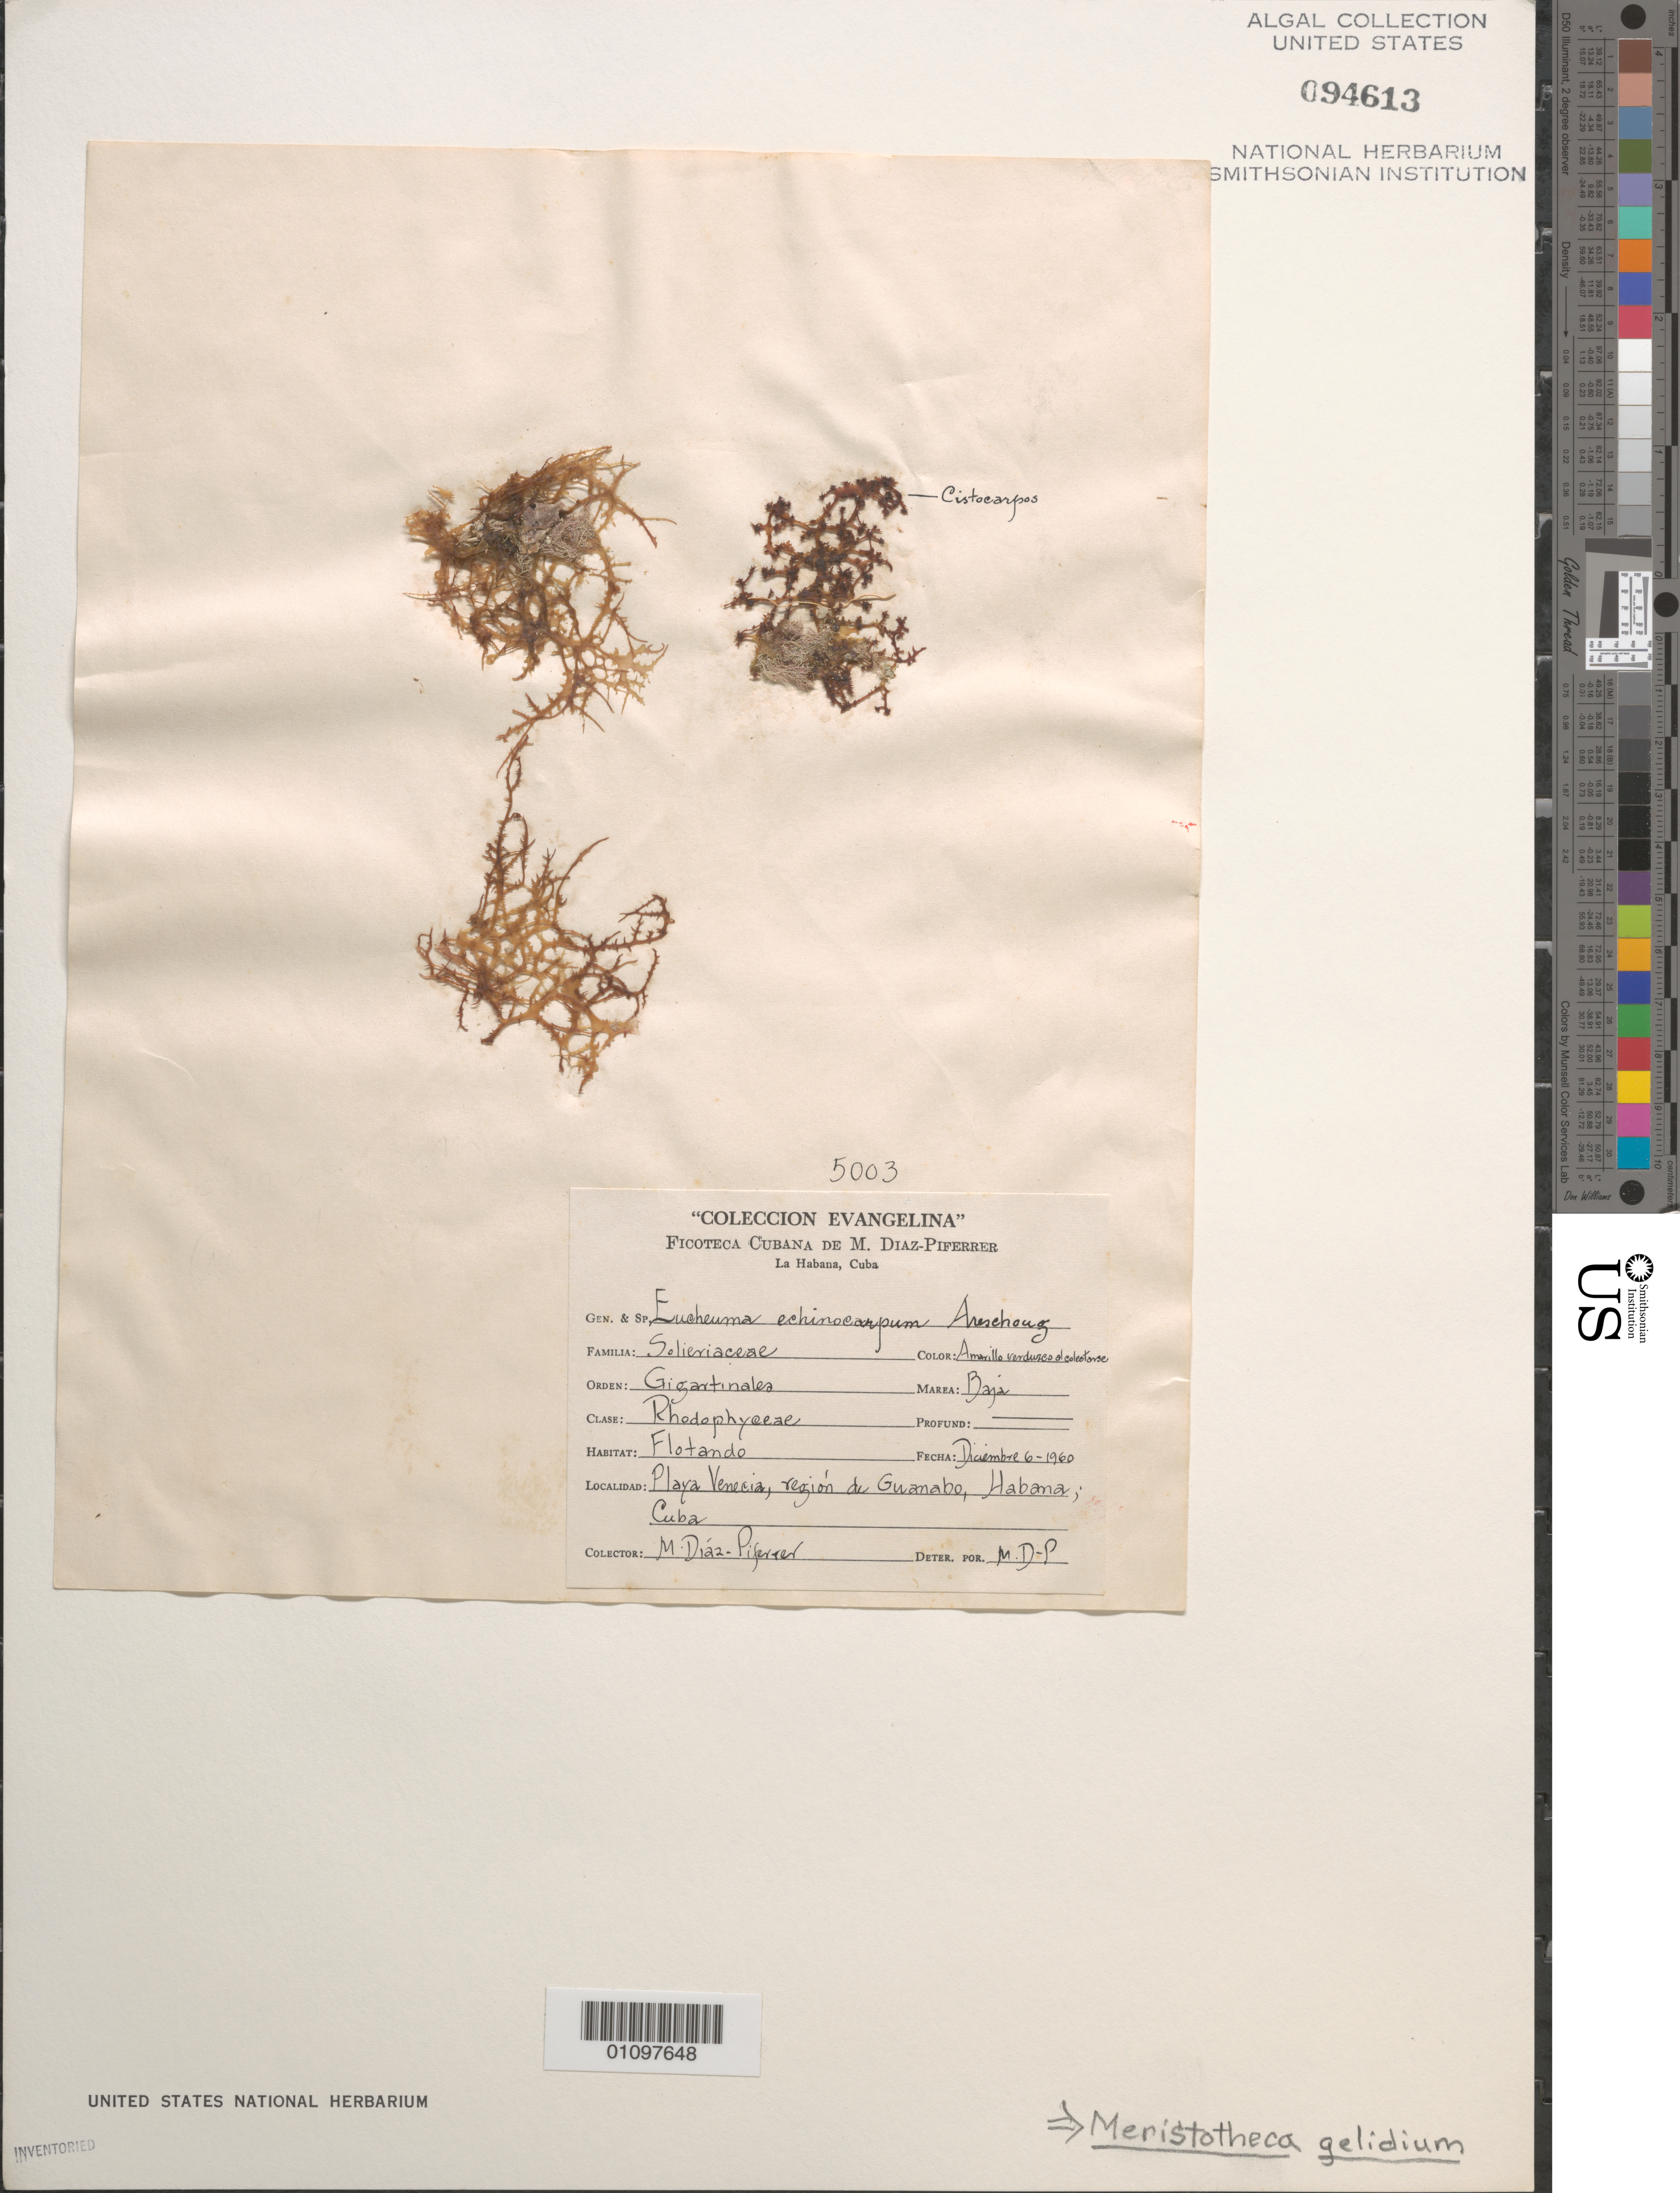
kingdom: Plantae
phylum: Rhodophyta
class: Florideophyceae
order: Gigartinales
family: Solieriaceae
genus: Meristotheca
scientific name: Meristotheca gelidium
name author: (J. Agardh) E.J. Faye & Masuda in E.J. Faye et al.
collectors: M. Diaz-Piferrer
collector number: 5003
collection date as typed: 06 Dec 1960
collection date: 1960-12-06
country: Cuba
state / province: La Habana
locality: Playa Venecia, Guanabo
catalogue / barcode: US 94613